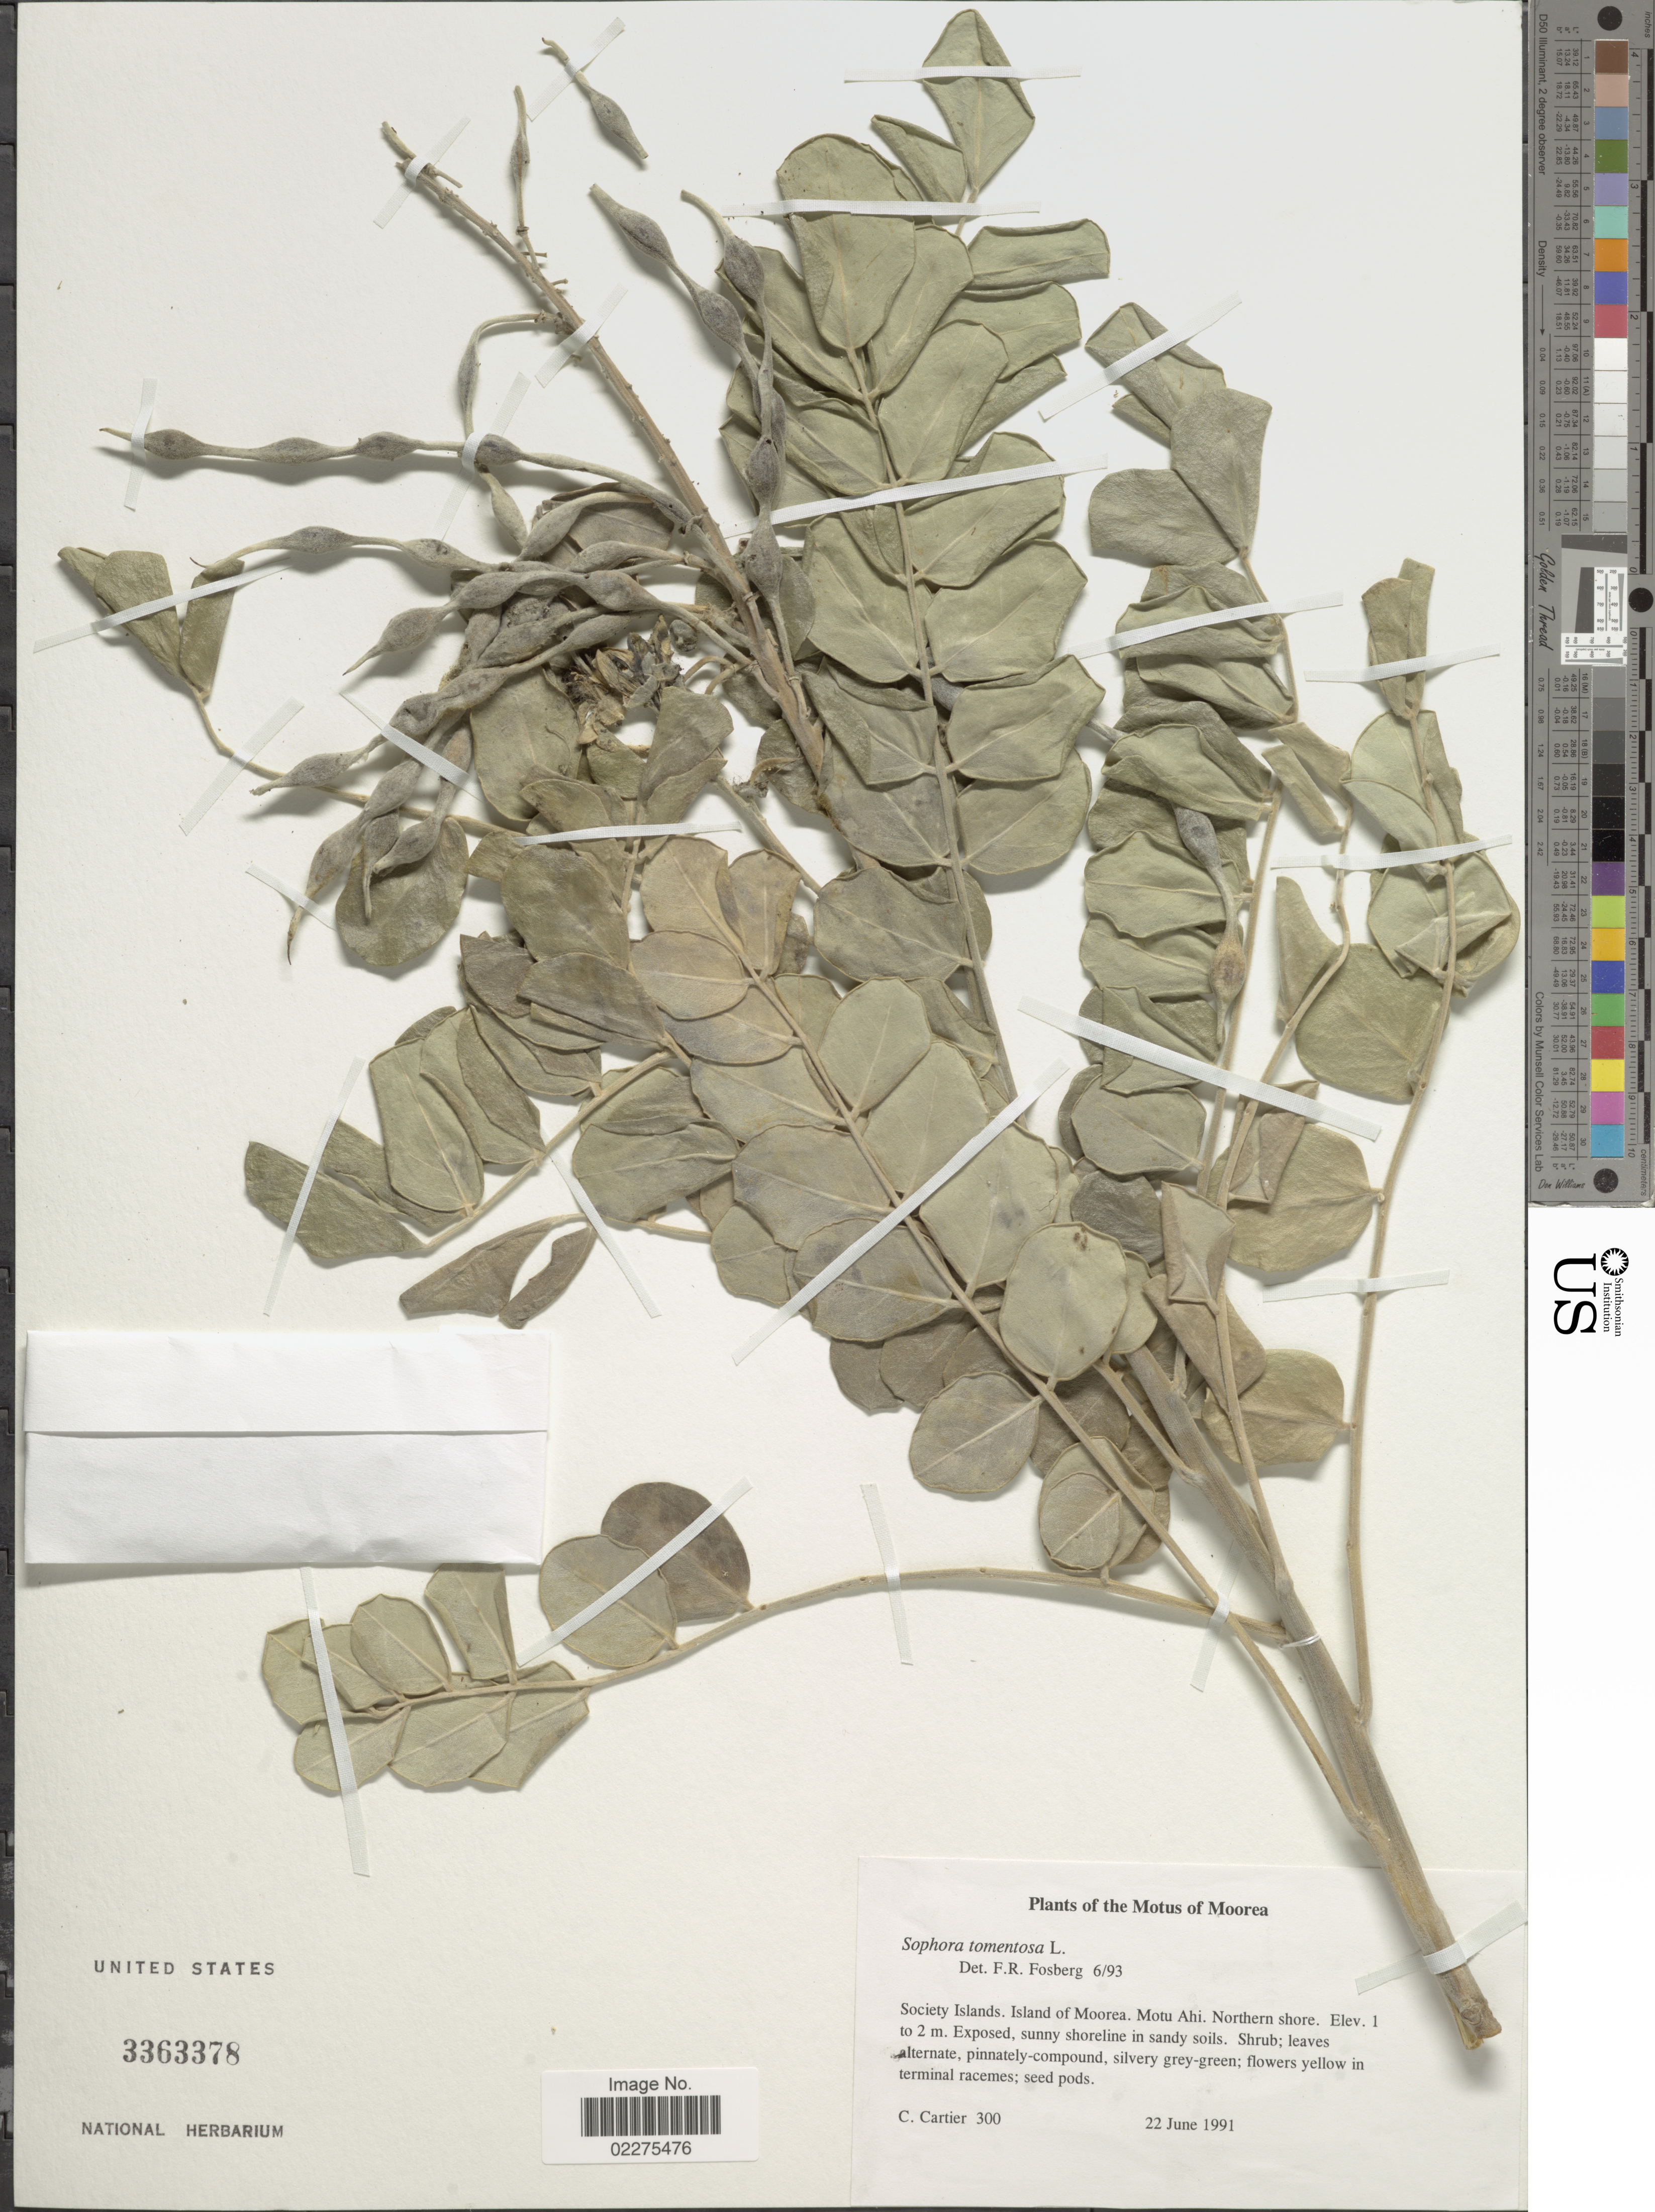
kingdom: Plantae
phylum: Tracheophyta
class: Magnoliopsida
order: Fabales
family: Fabaceae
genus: Sophora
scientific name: Sophora tomentosa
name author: L.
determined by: Fosberg, F. R.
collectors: C. Cartier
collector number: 300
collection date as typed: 22 Jun 1991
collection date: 1991-06-22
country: French Polynesia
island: Moorea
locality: Northern shore, Ahi [Society Is.]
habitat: Exposed, sunny shoreline in sandy soils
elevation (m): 1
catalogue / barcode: US 3363378